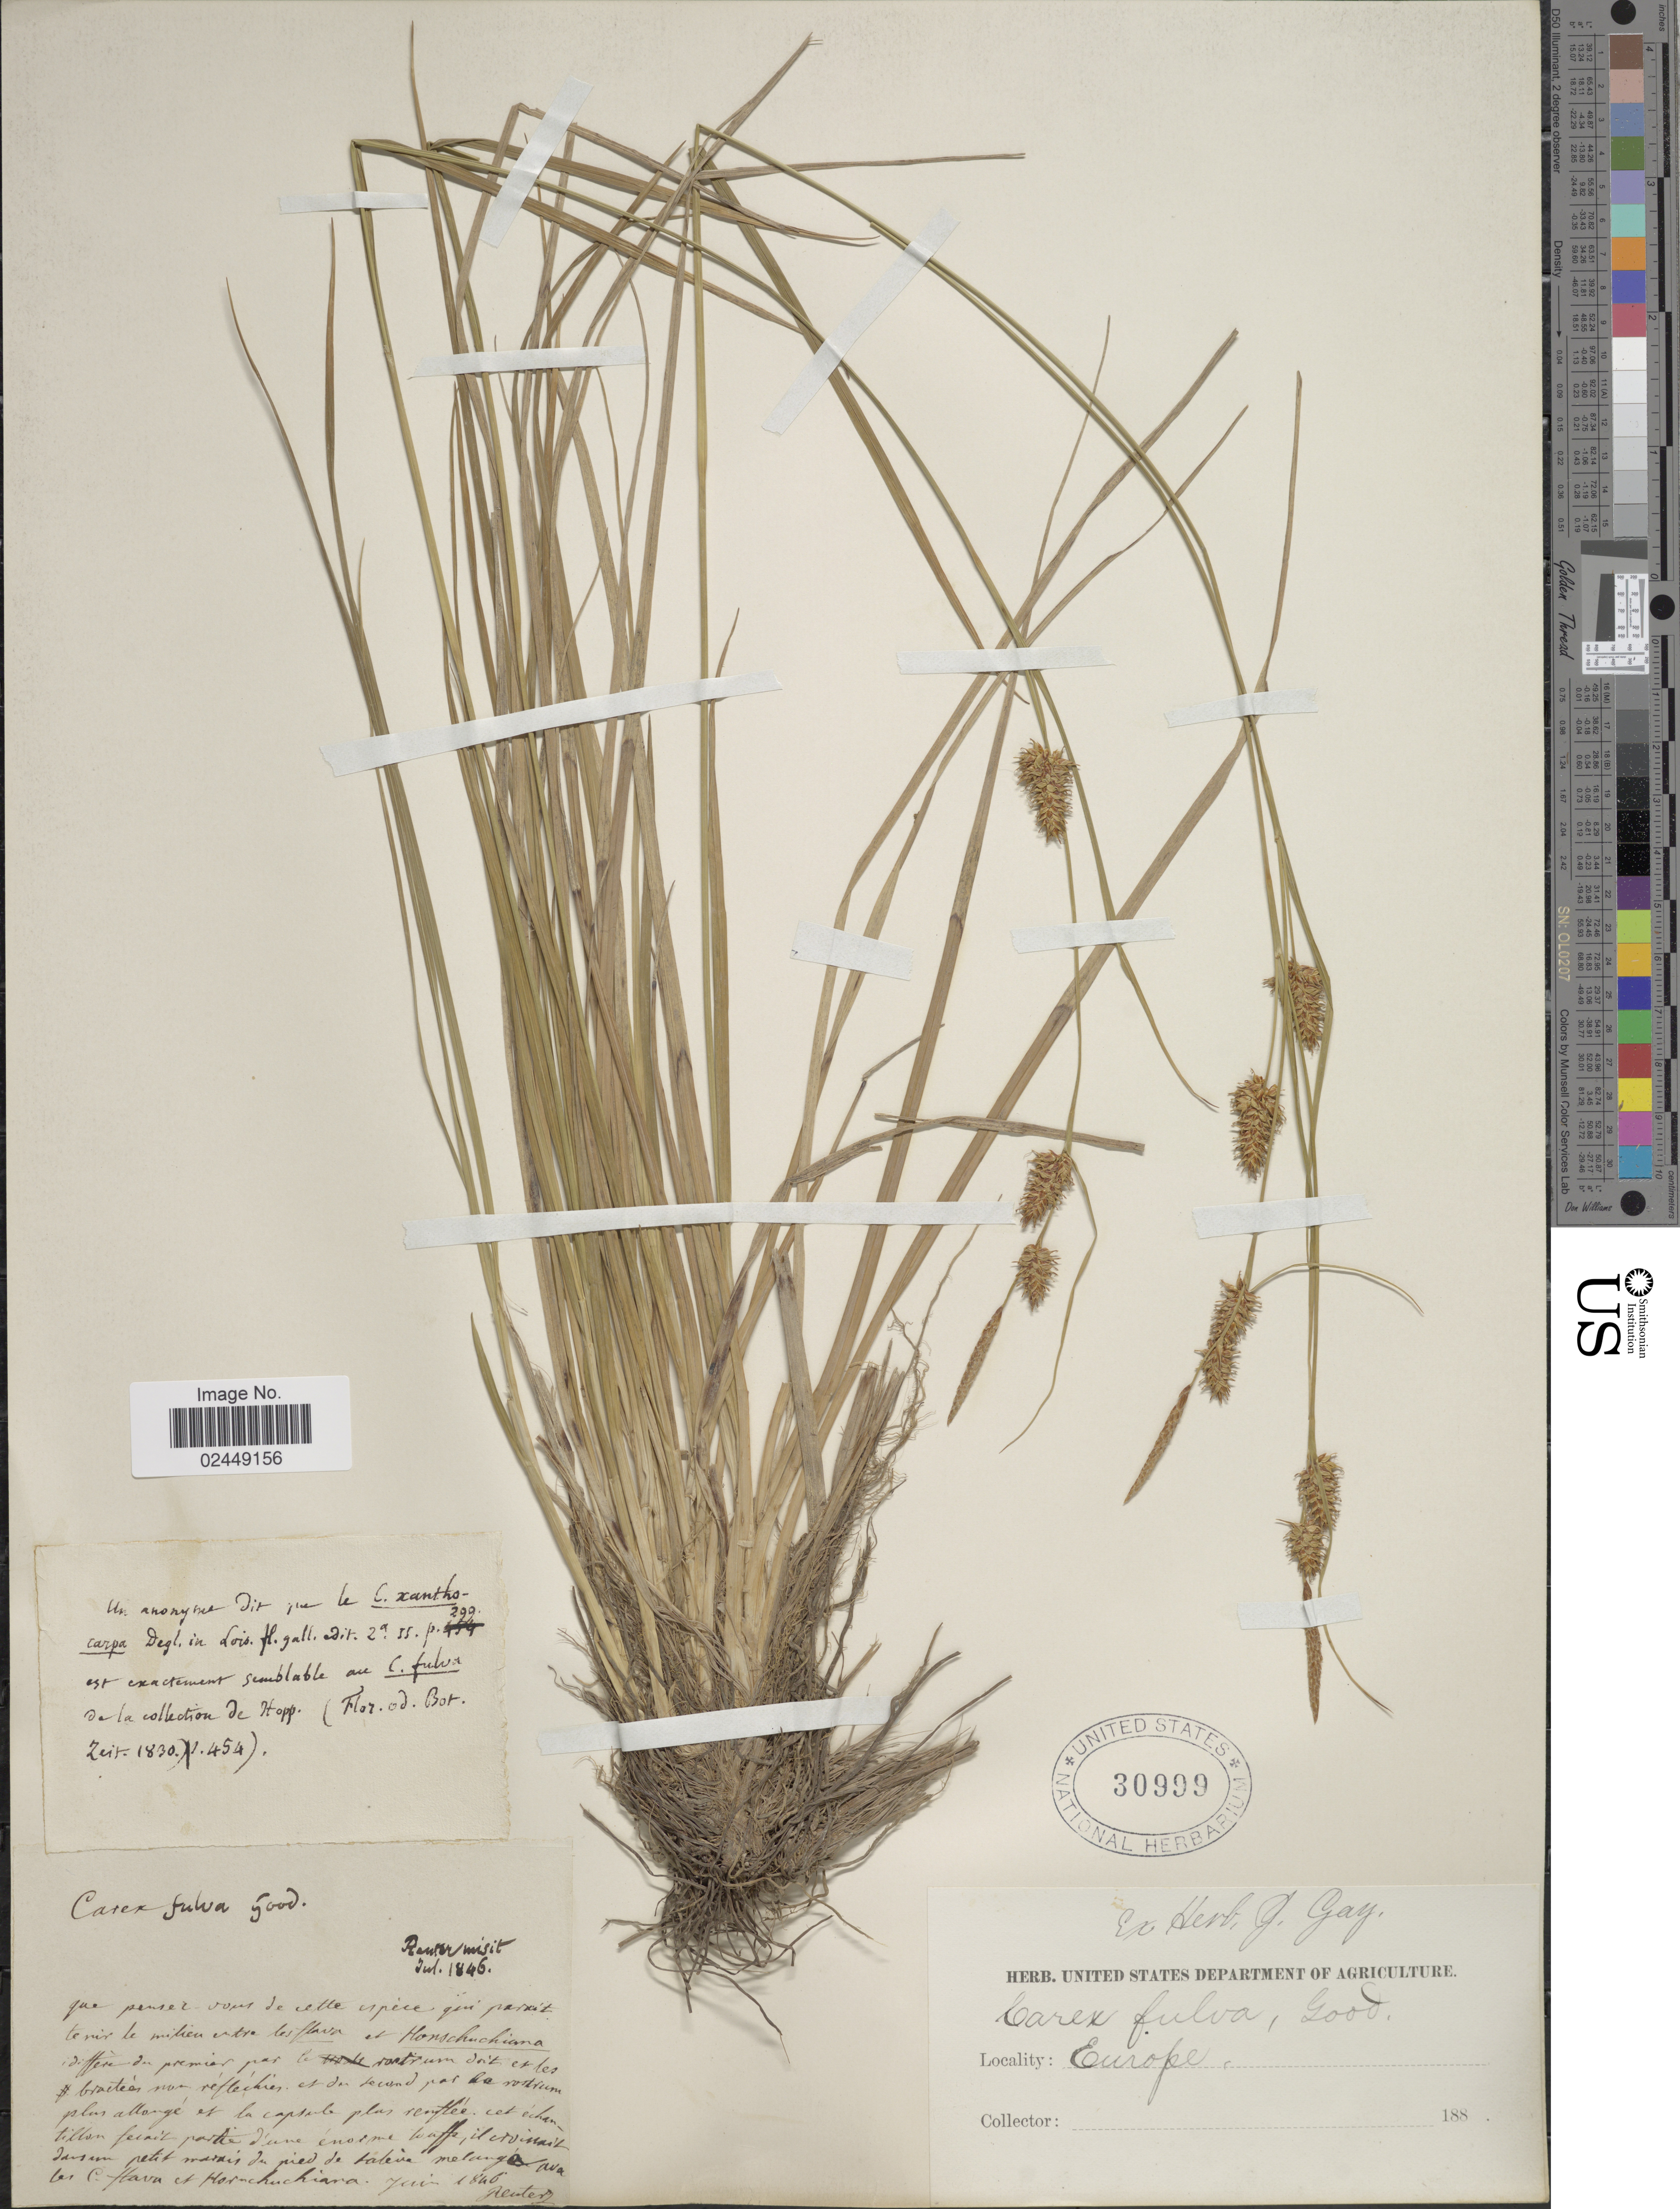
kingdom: Plantae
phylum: Tracheophyta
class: Liliopsida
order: Poales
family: Cyperaceae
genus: Carex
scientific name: Carex x fulva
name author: Gooden.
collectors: ex herb. J. Gay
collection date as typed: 188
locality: Europe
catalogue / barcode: US 30999